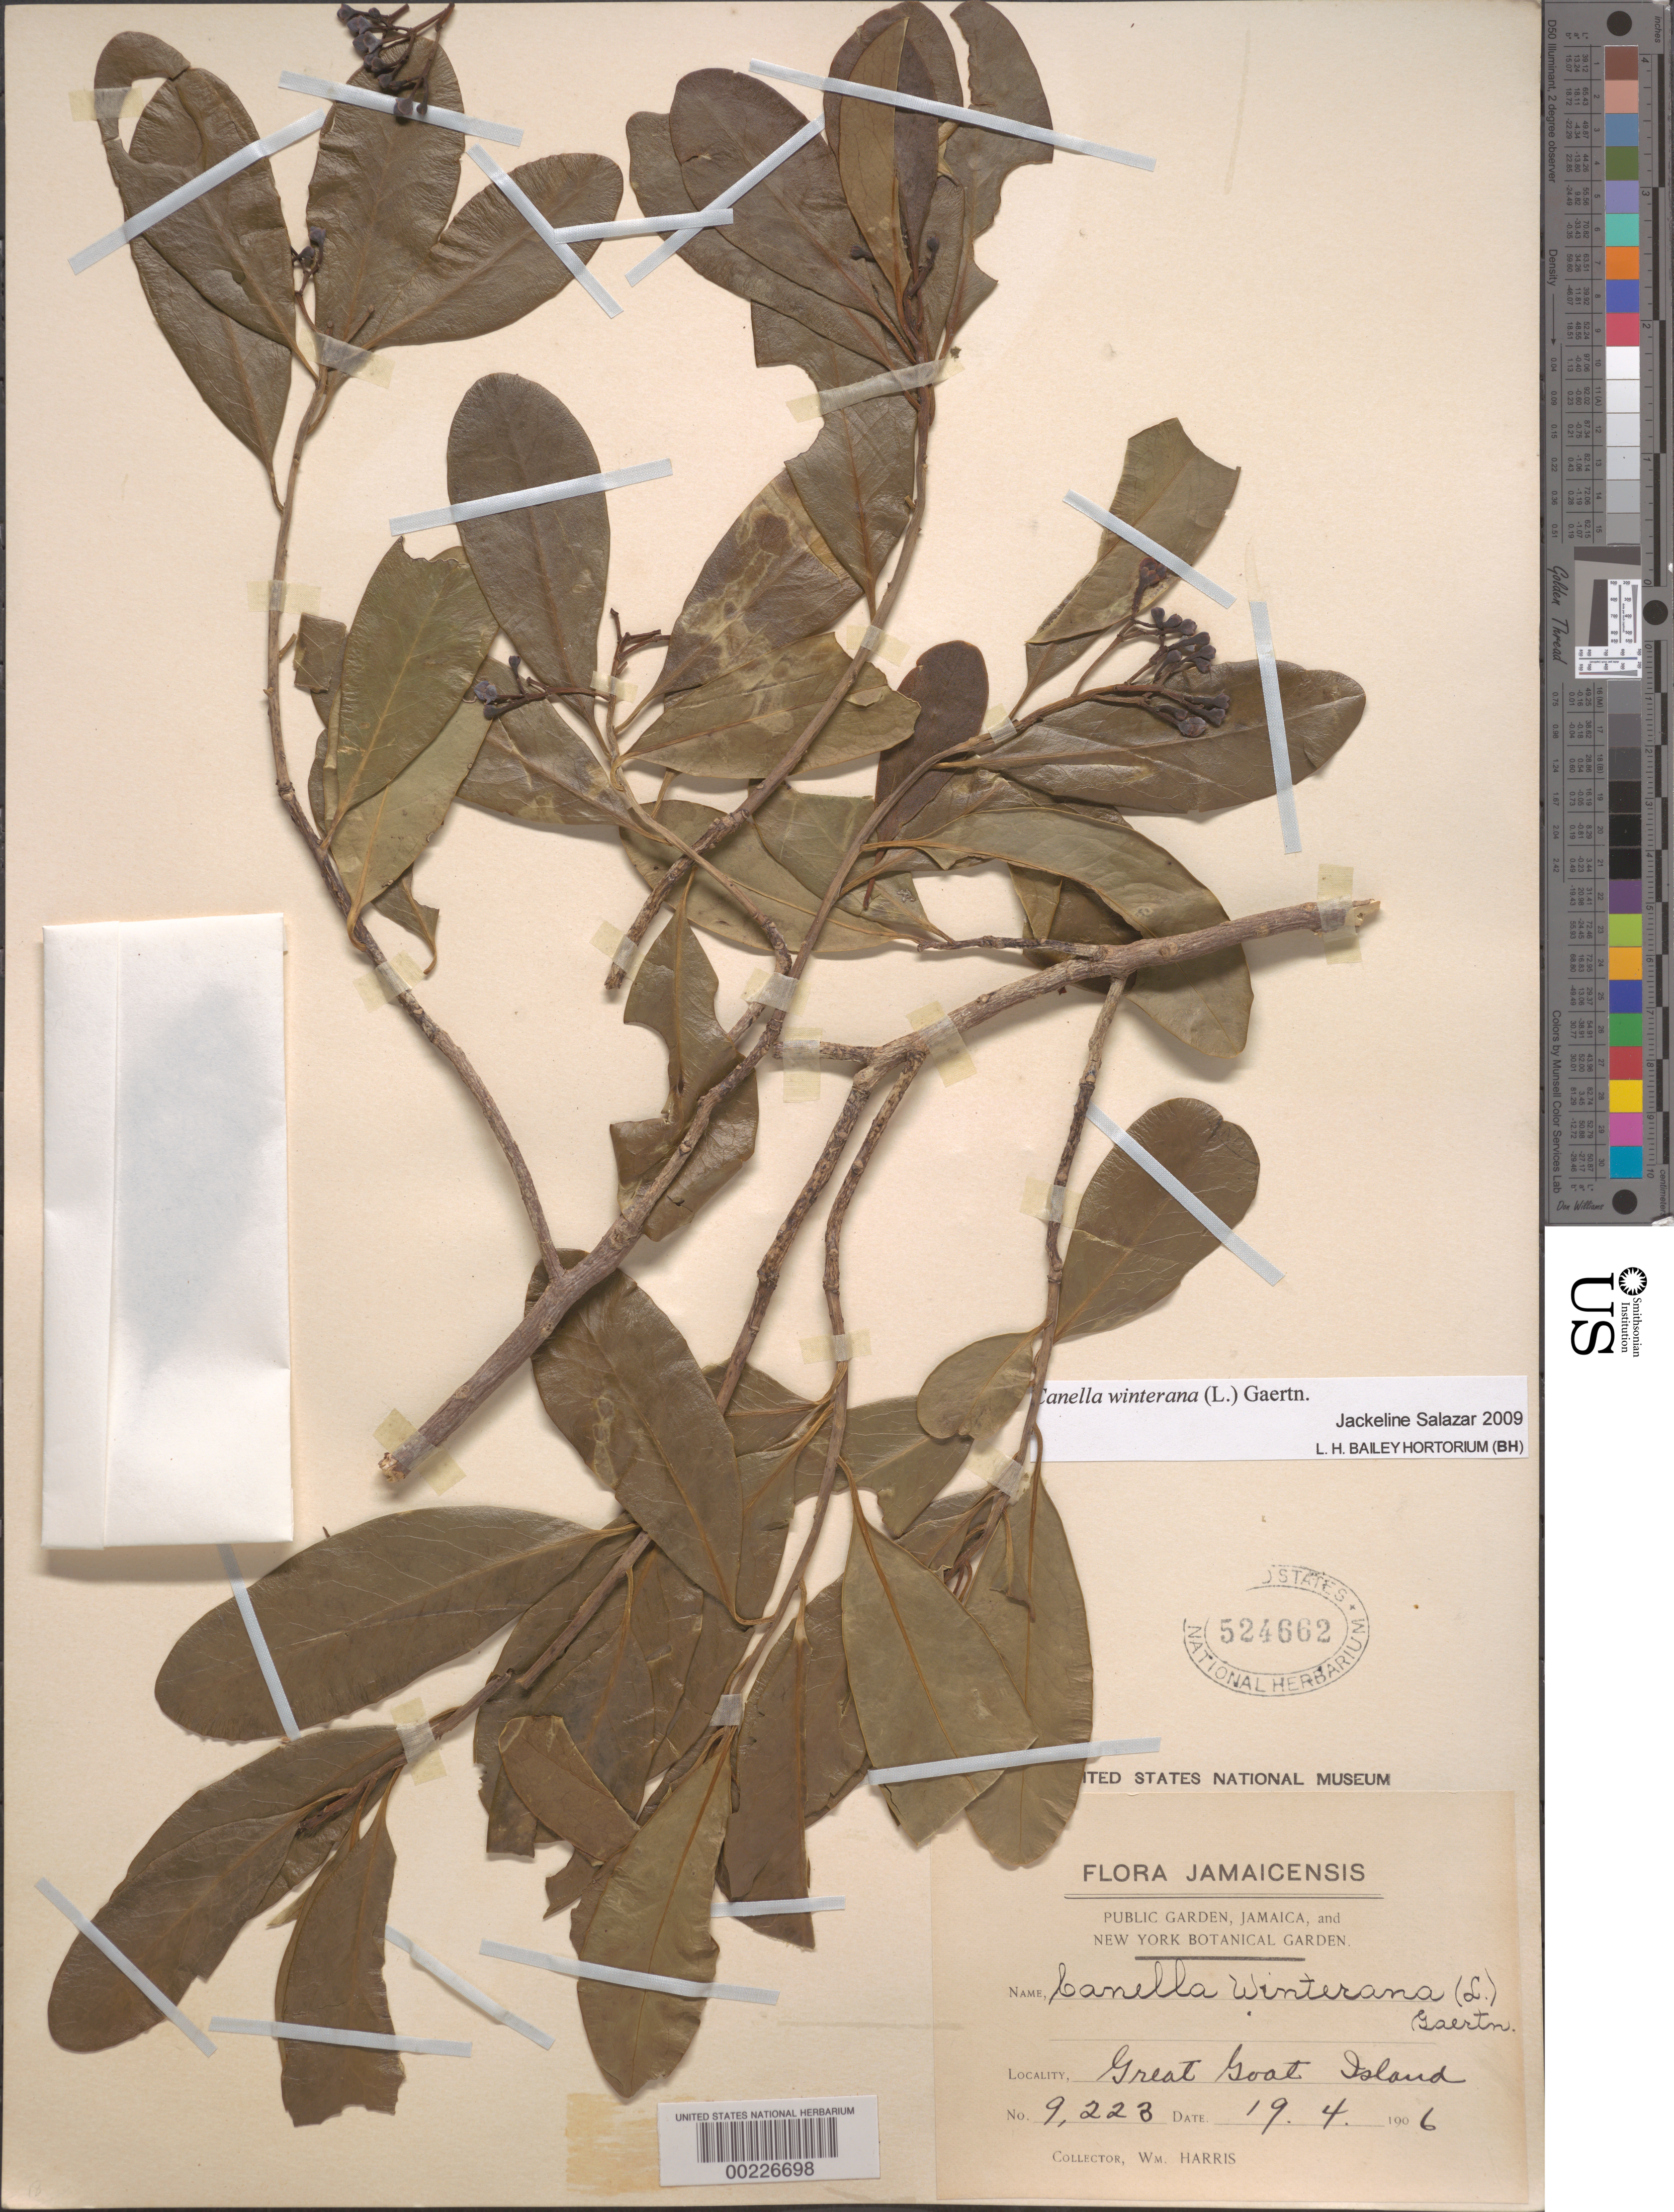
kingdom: Plantae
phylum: Tracheophyta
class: Magnoliopsida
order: Canellales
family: Canellaceae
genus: Canella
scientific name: Canella winterana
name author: (L.) Gaertn.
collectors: W. H. Harris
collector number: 9223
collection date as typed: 19 Apr 1906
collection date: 1906-04-19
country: Jamaica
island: Greater Antilles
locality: Great goat island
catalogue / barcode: US 524662